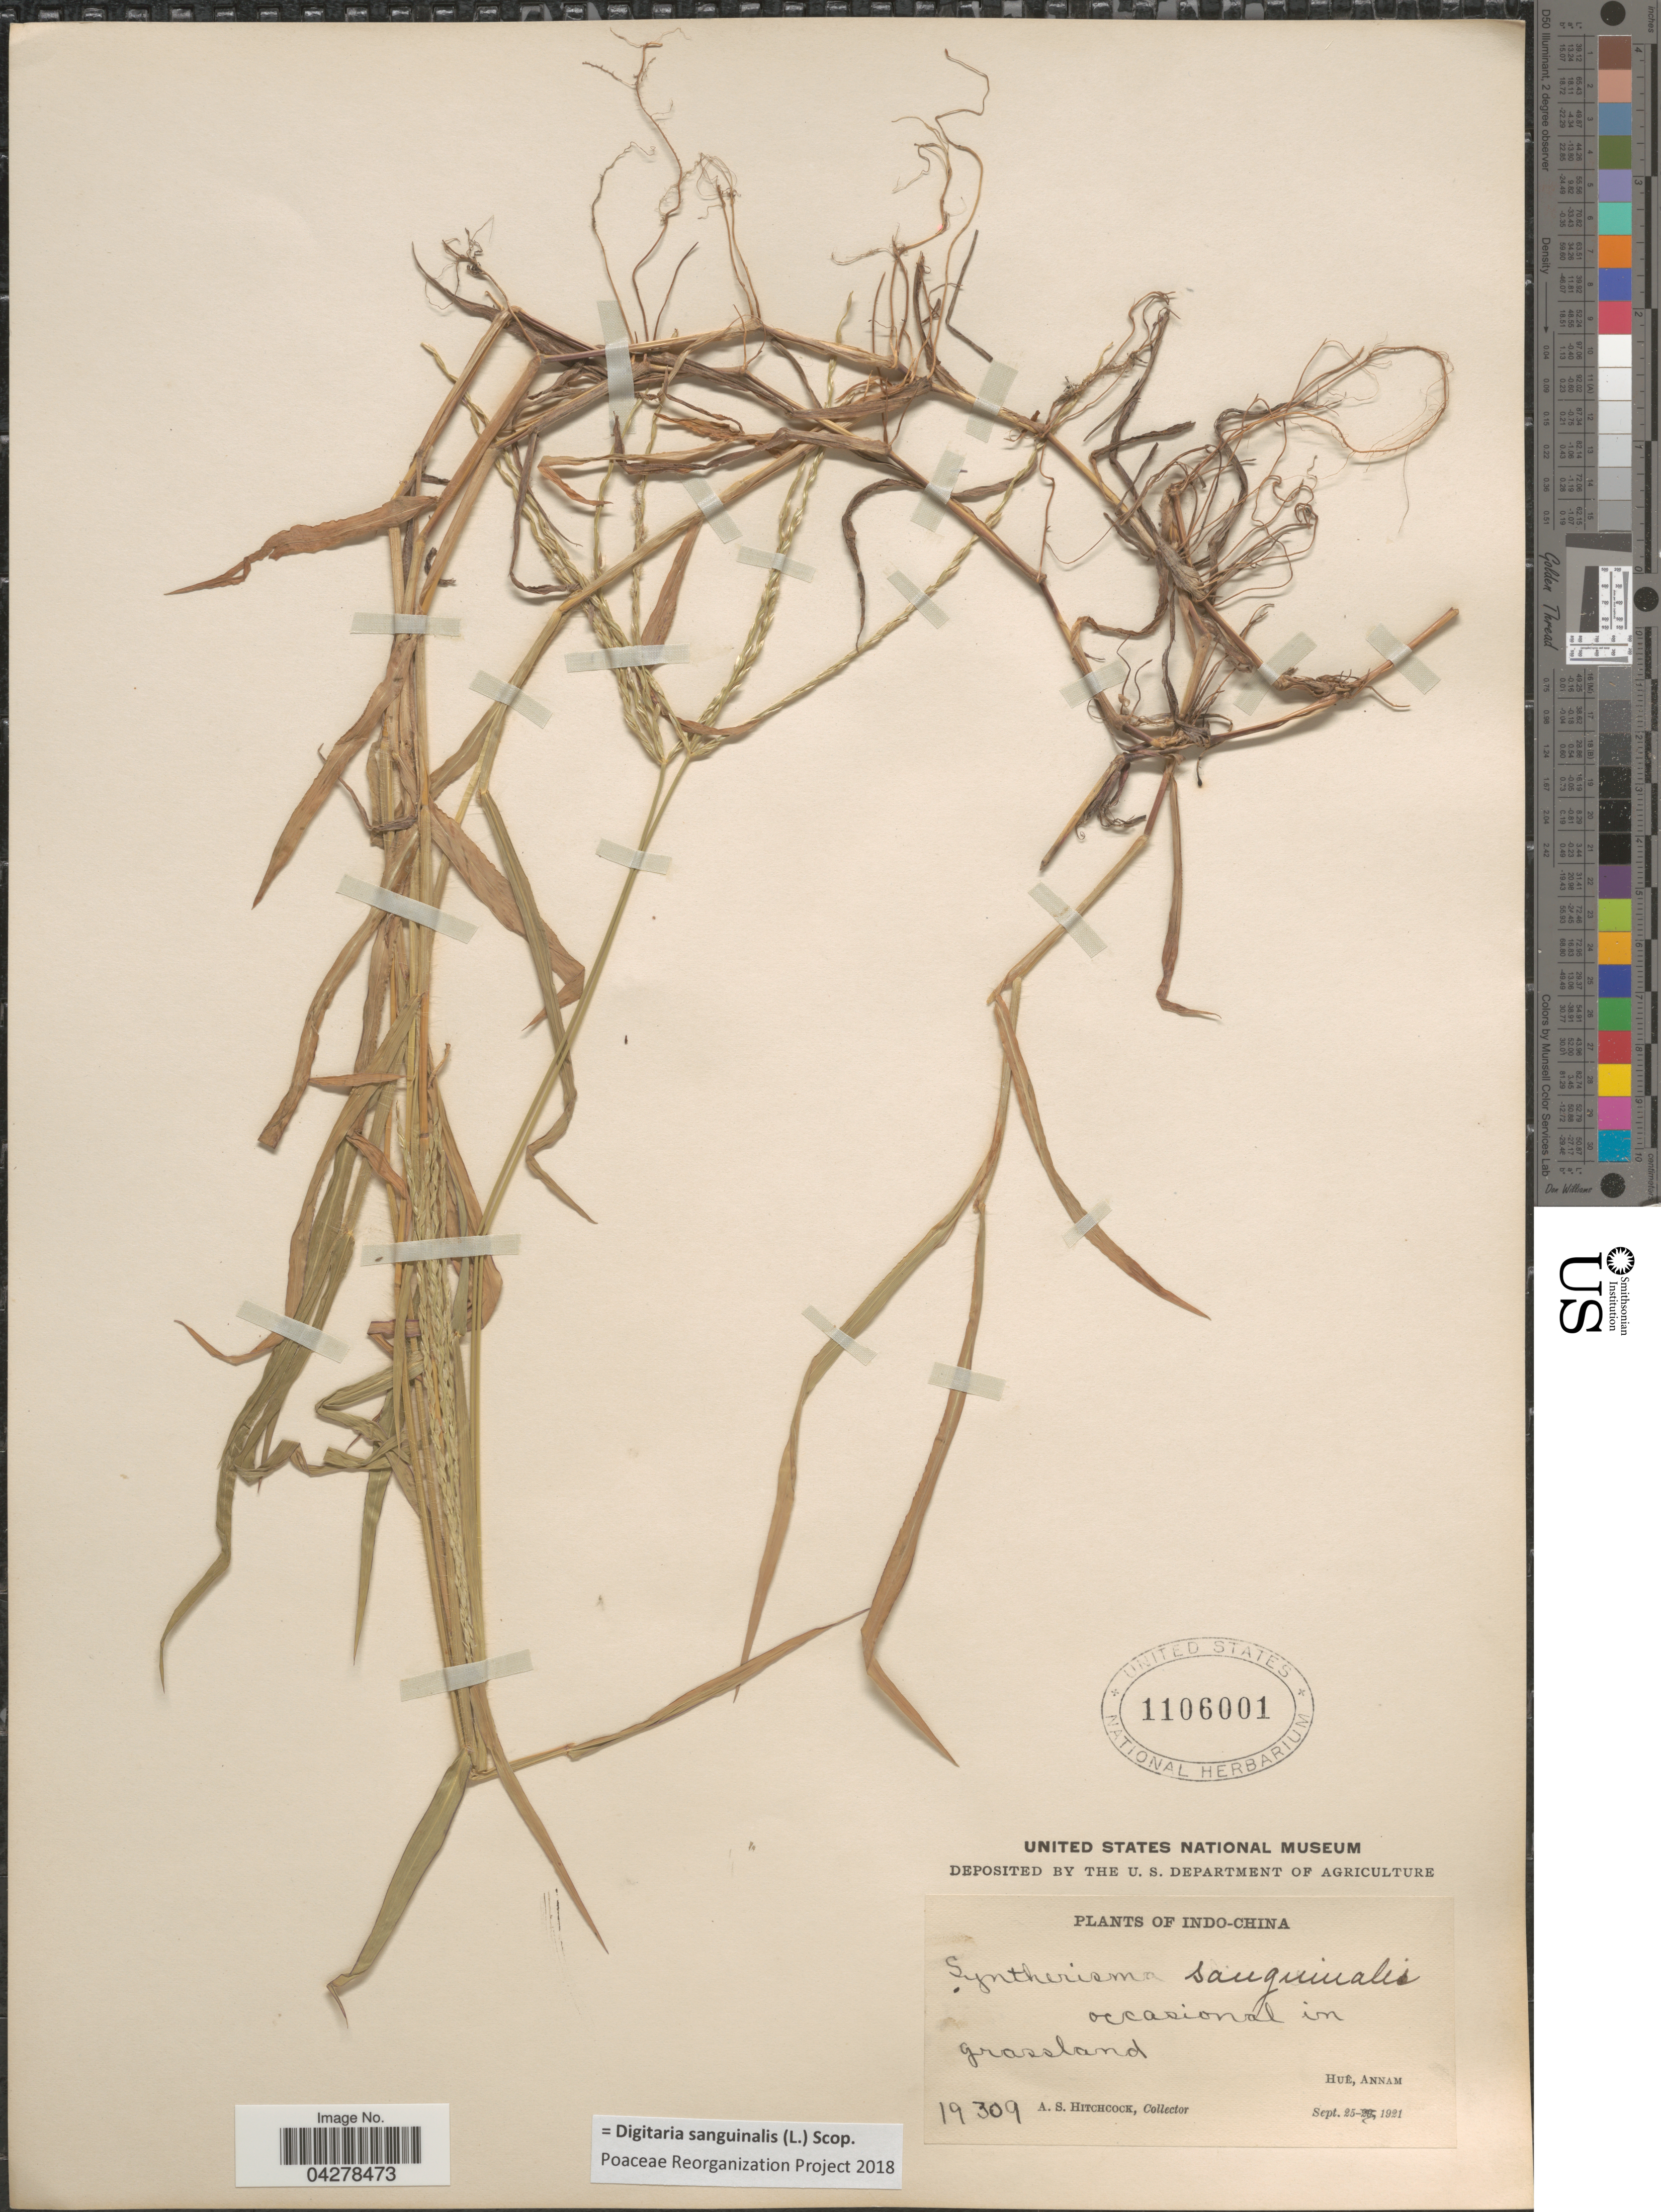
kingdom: Plantae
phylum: Tracheophyta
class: Liliopsida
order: Poales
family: Poaceae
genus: Digitaria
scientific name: Digitaria sanguinalis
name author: (L.) Scop.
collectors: A. S. Hitchcock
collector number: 19309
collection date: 1921-09-25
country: Vietnam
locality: Indo-China. Occasional in grassland. Huê, Annam.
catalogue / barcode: US 1106001